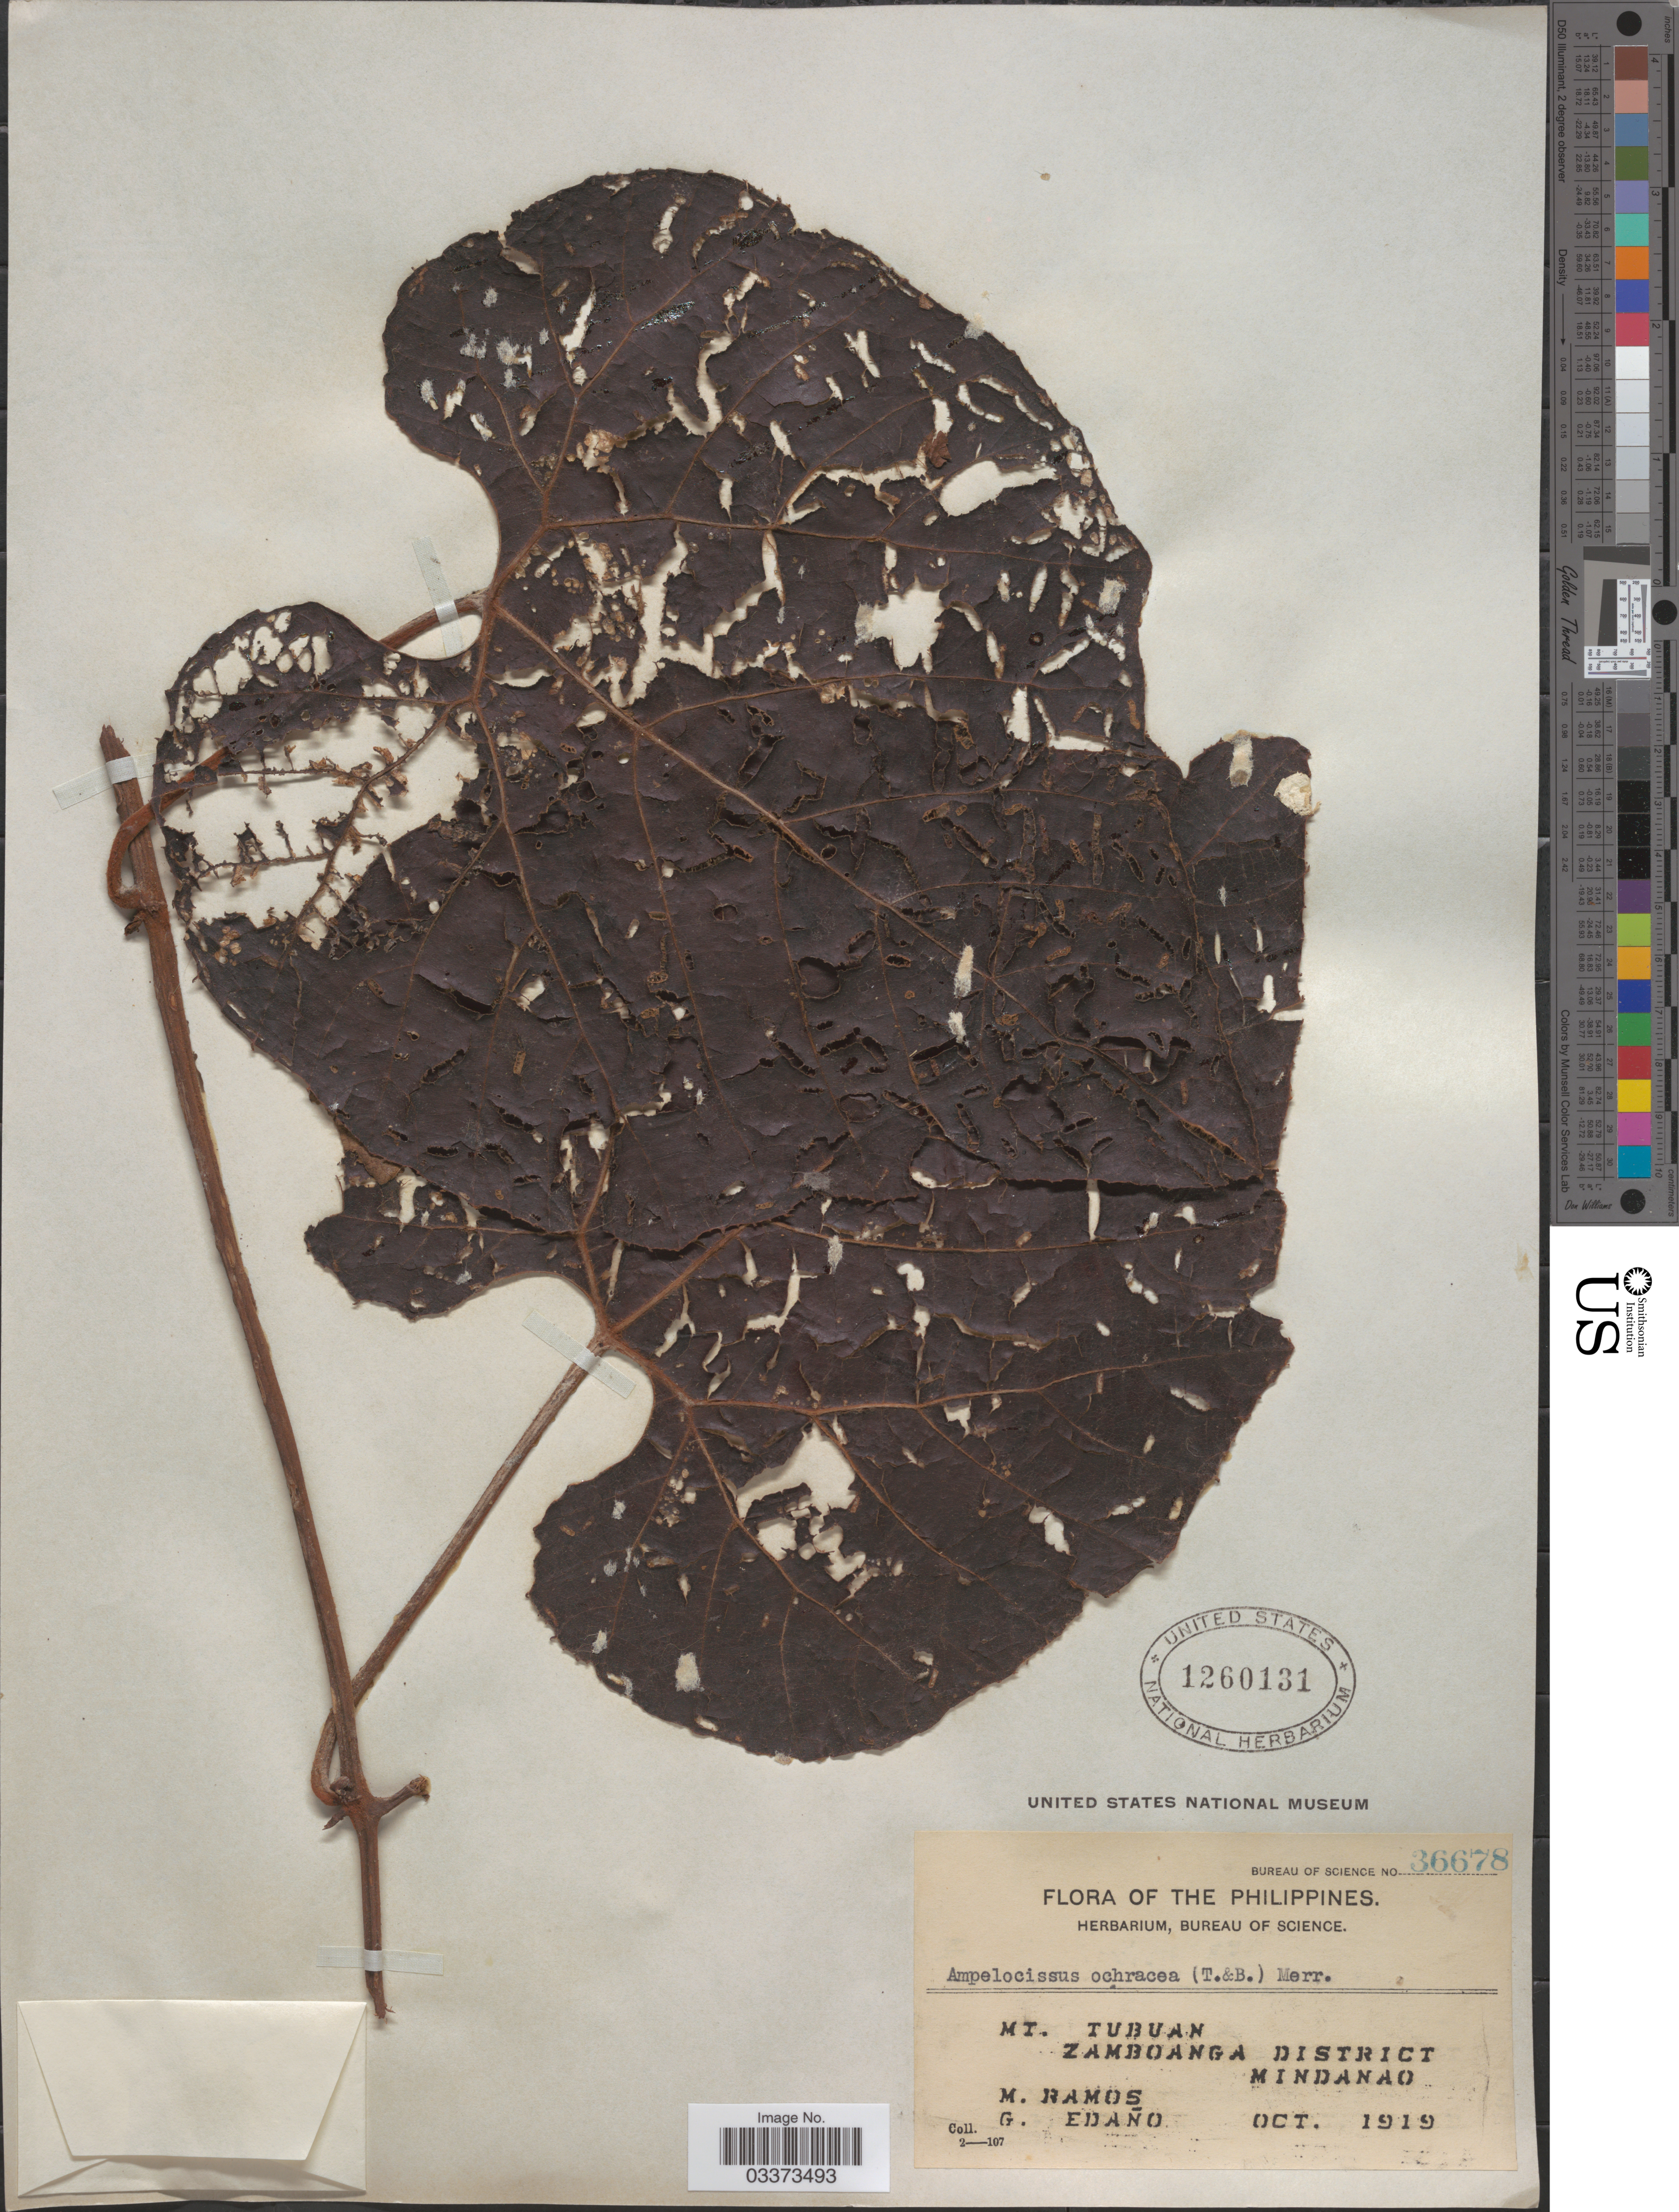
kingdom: Plantae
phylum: Tracheophyta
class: Magnoliopsida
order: Vitales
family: Vitaceae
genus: Ampelocissus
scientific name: Ampelocissus ochracea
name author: (Merr.) Merr.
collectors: M. Ramos & G. Edaño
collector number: Bureau of Science 36678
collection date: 1919-10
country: Philippines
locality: Mt. Tubuan, Zamboanga District, Mindanao.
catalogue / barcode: US 1260131